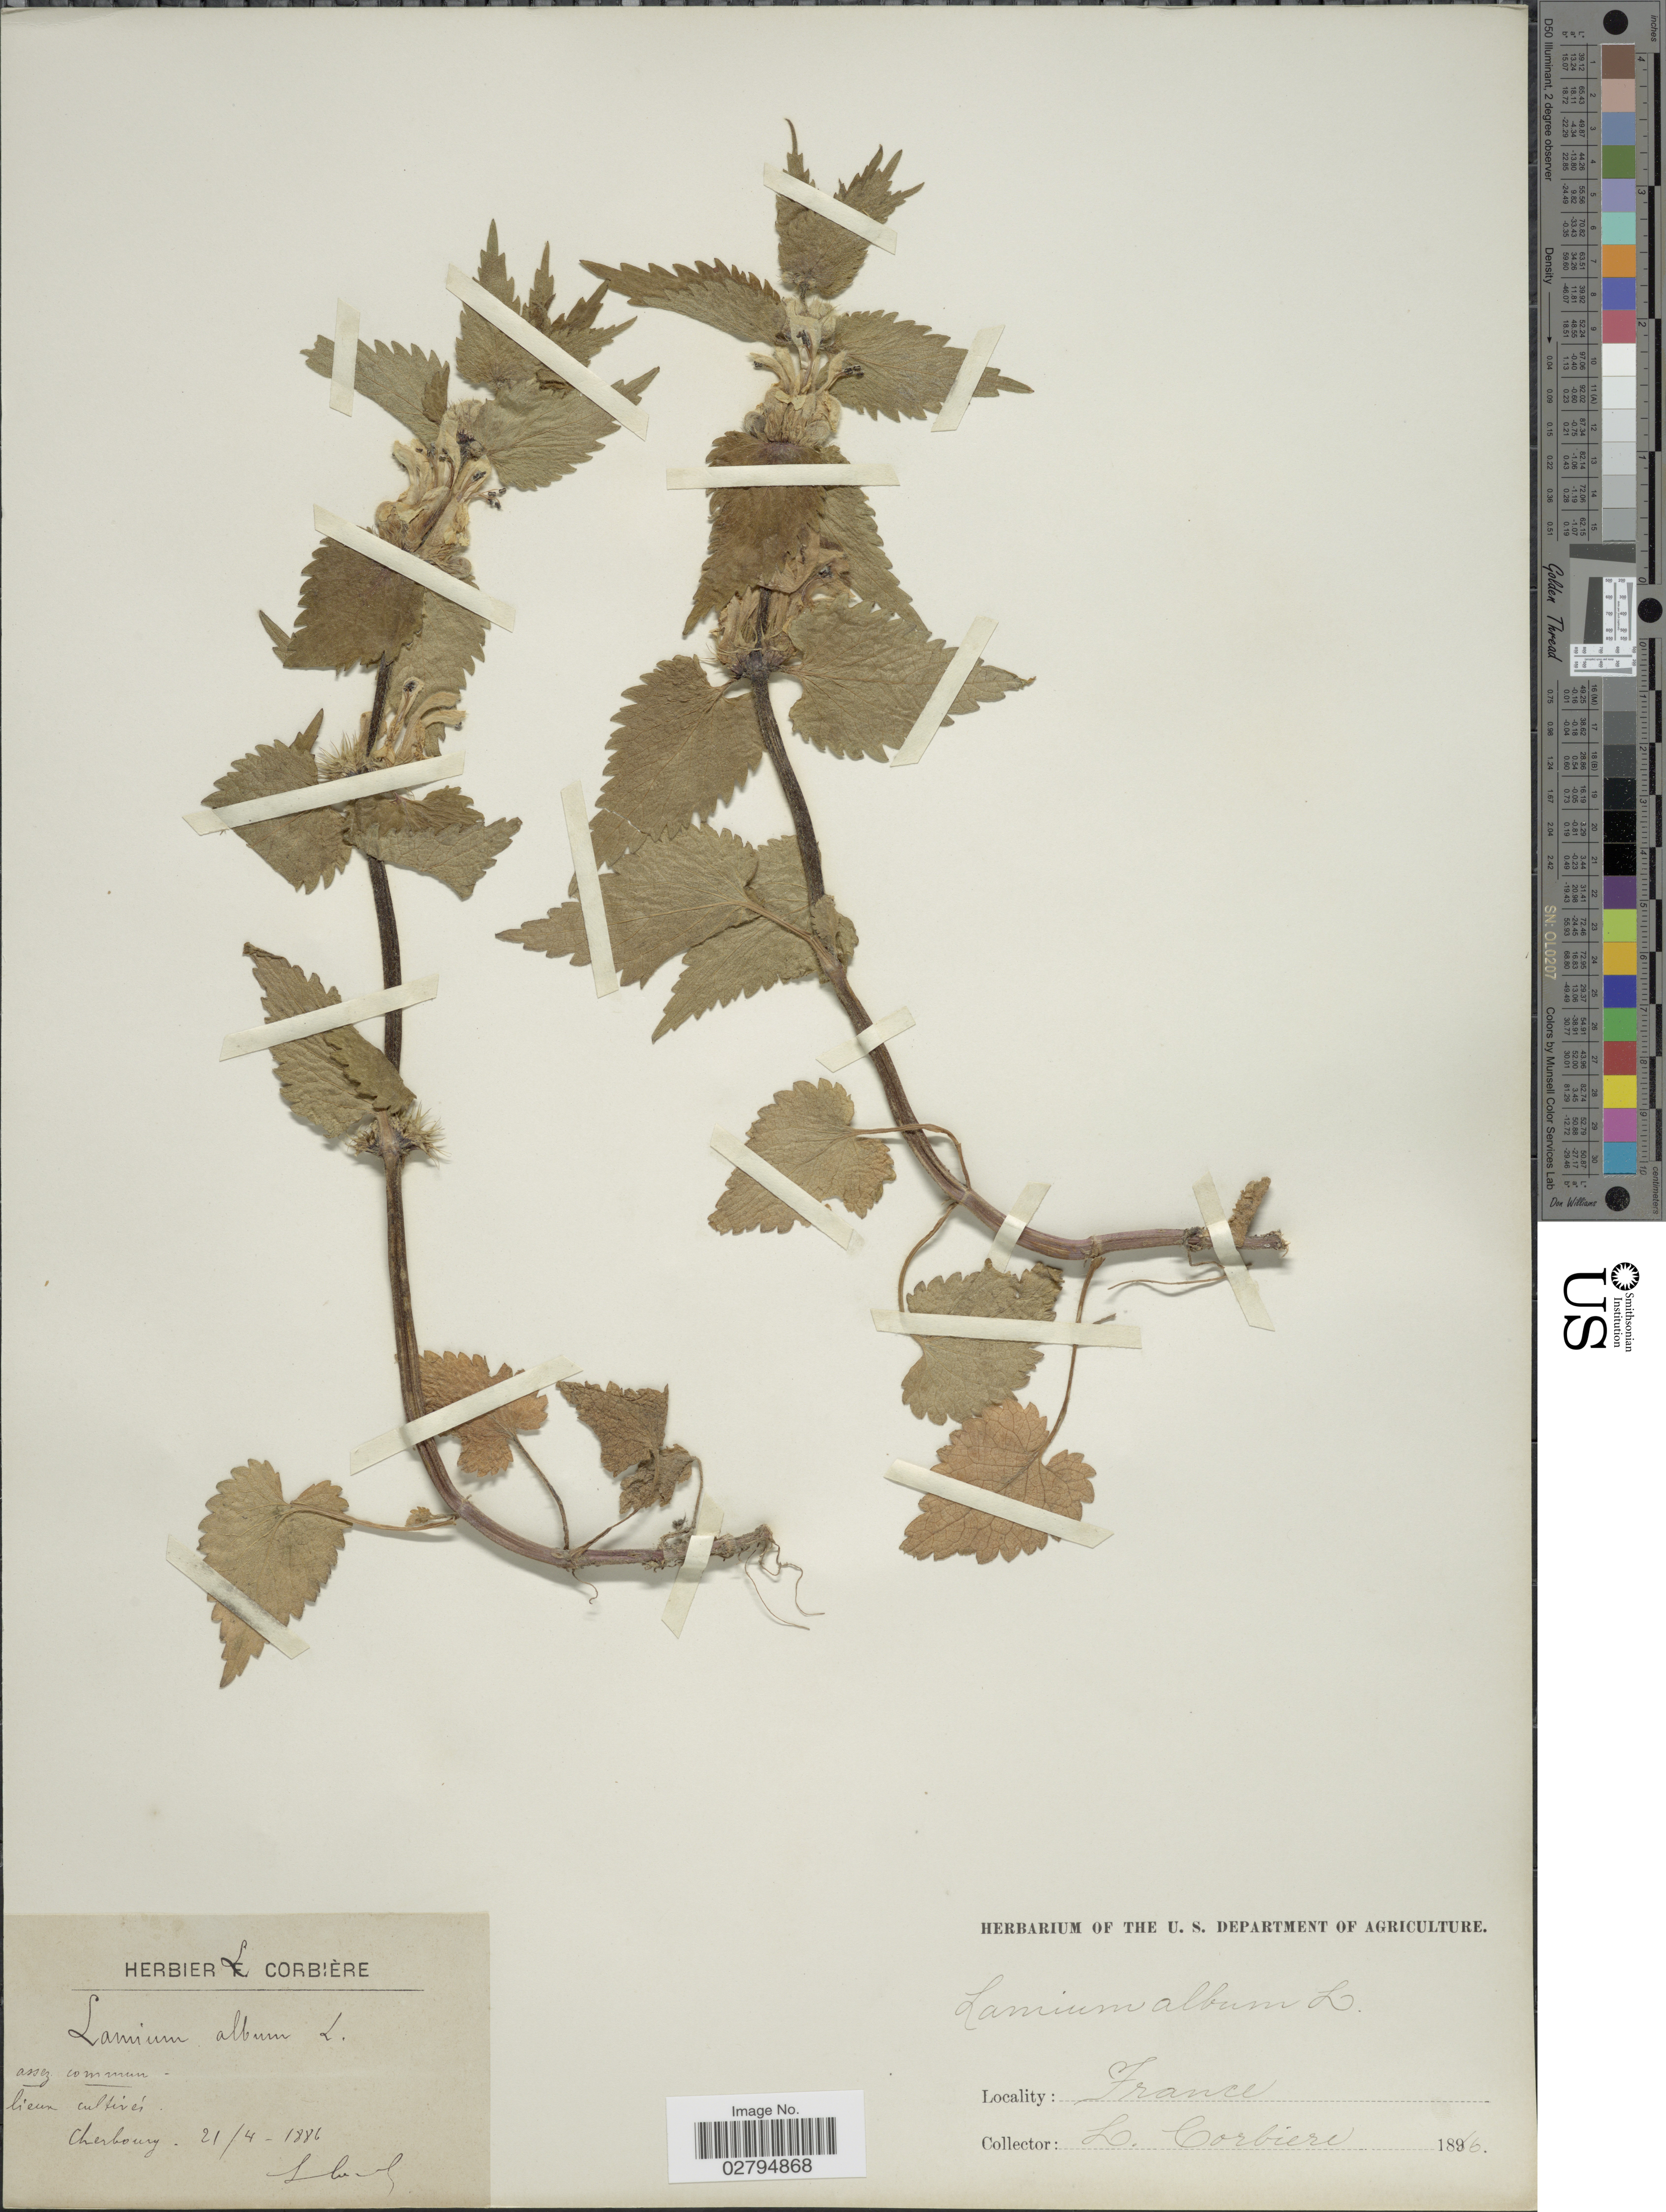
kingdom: Plantae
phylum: Tracheophyta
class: Magnoliopsida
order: Lamiales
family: Lamiaceae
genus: Lamium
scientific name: Lamium album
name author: L.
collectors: L. Corbière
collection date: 1886-04-21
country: France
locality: Cherbourg.